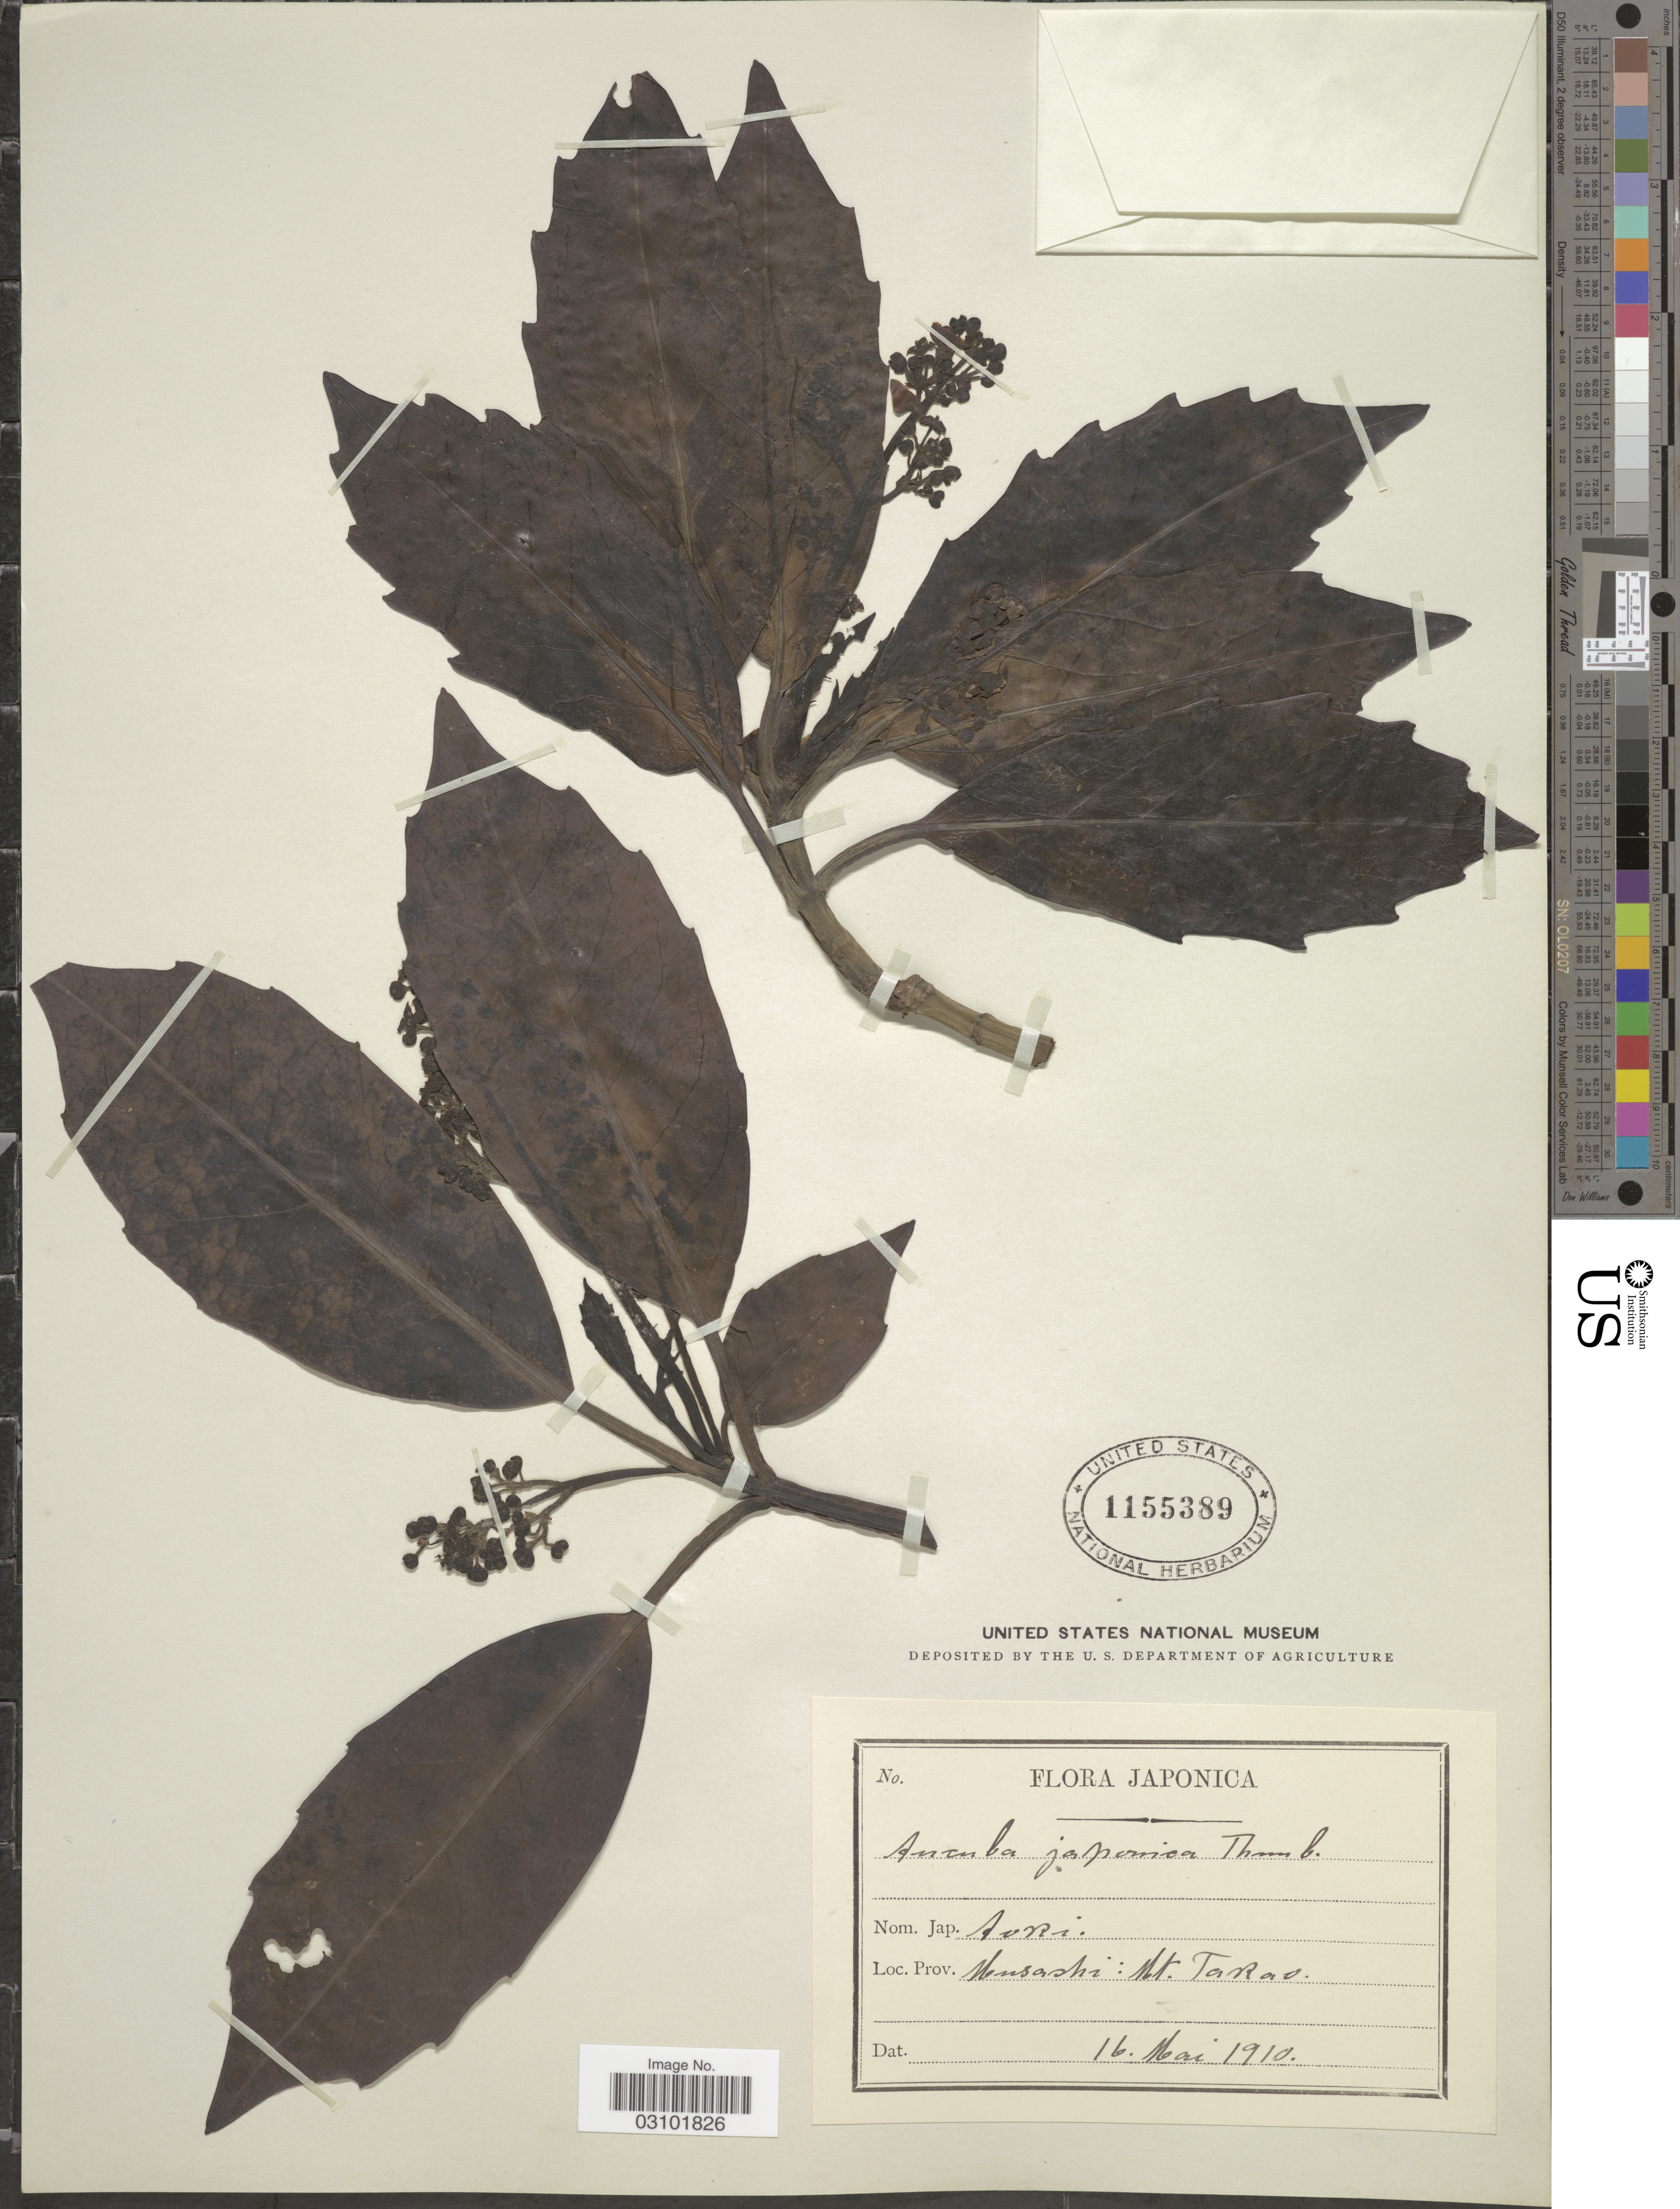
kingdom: Plantae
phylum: Tracheophyta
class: Magnoliopsida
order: Garryales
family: Garryaceae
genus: Aucuba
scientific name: Aucuba japonica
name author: Thunb.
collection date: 1910-05-16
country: Japan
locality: Japonica. Musashi: Mt. Takao.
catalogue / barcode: US 1155389